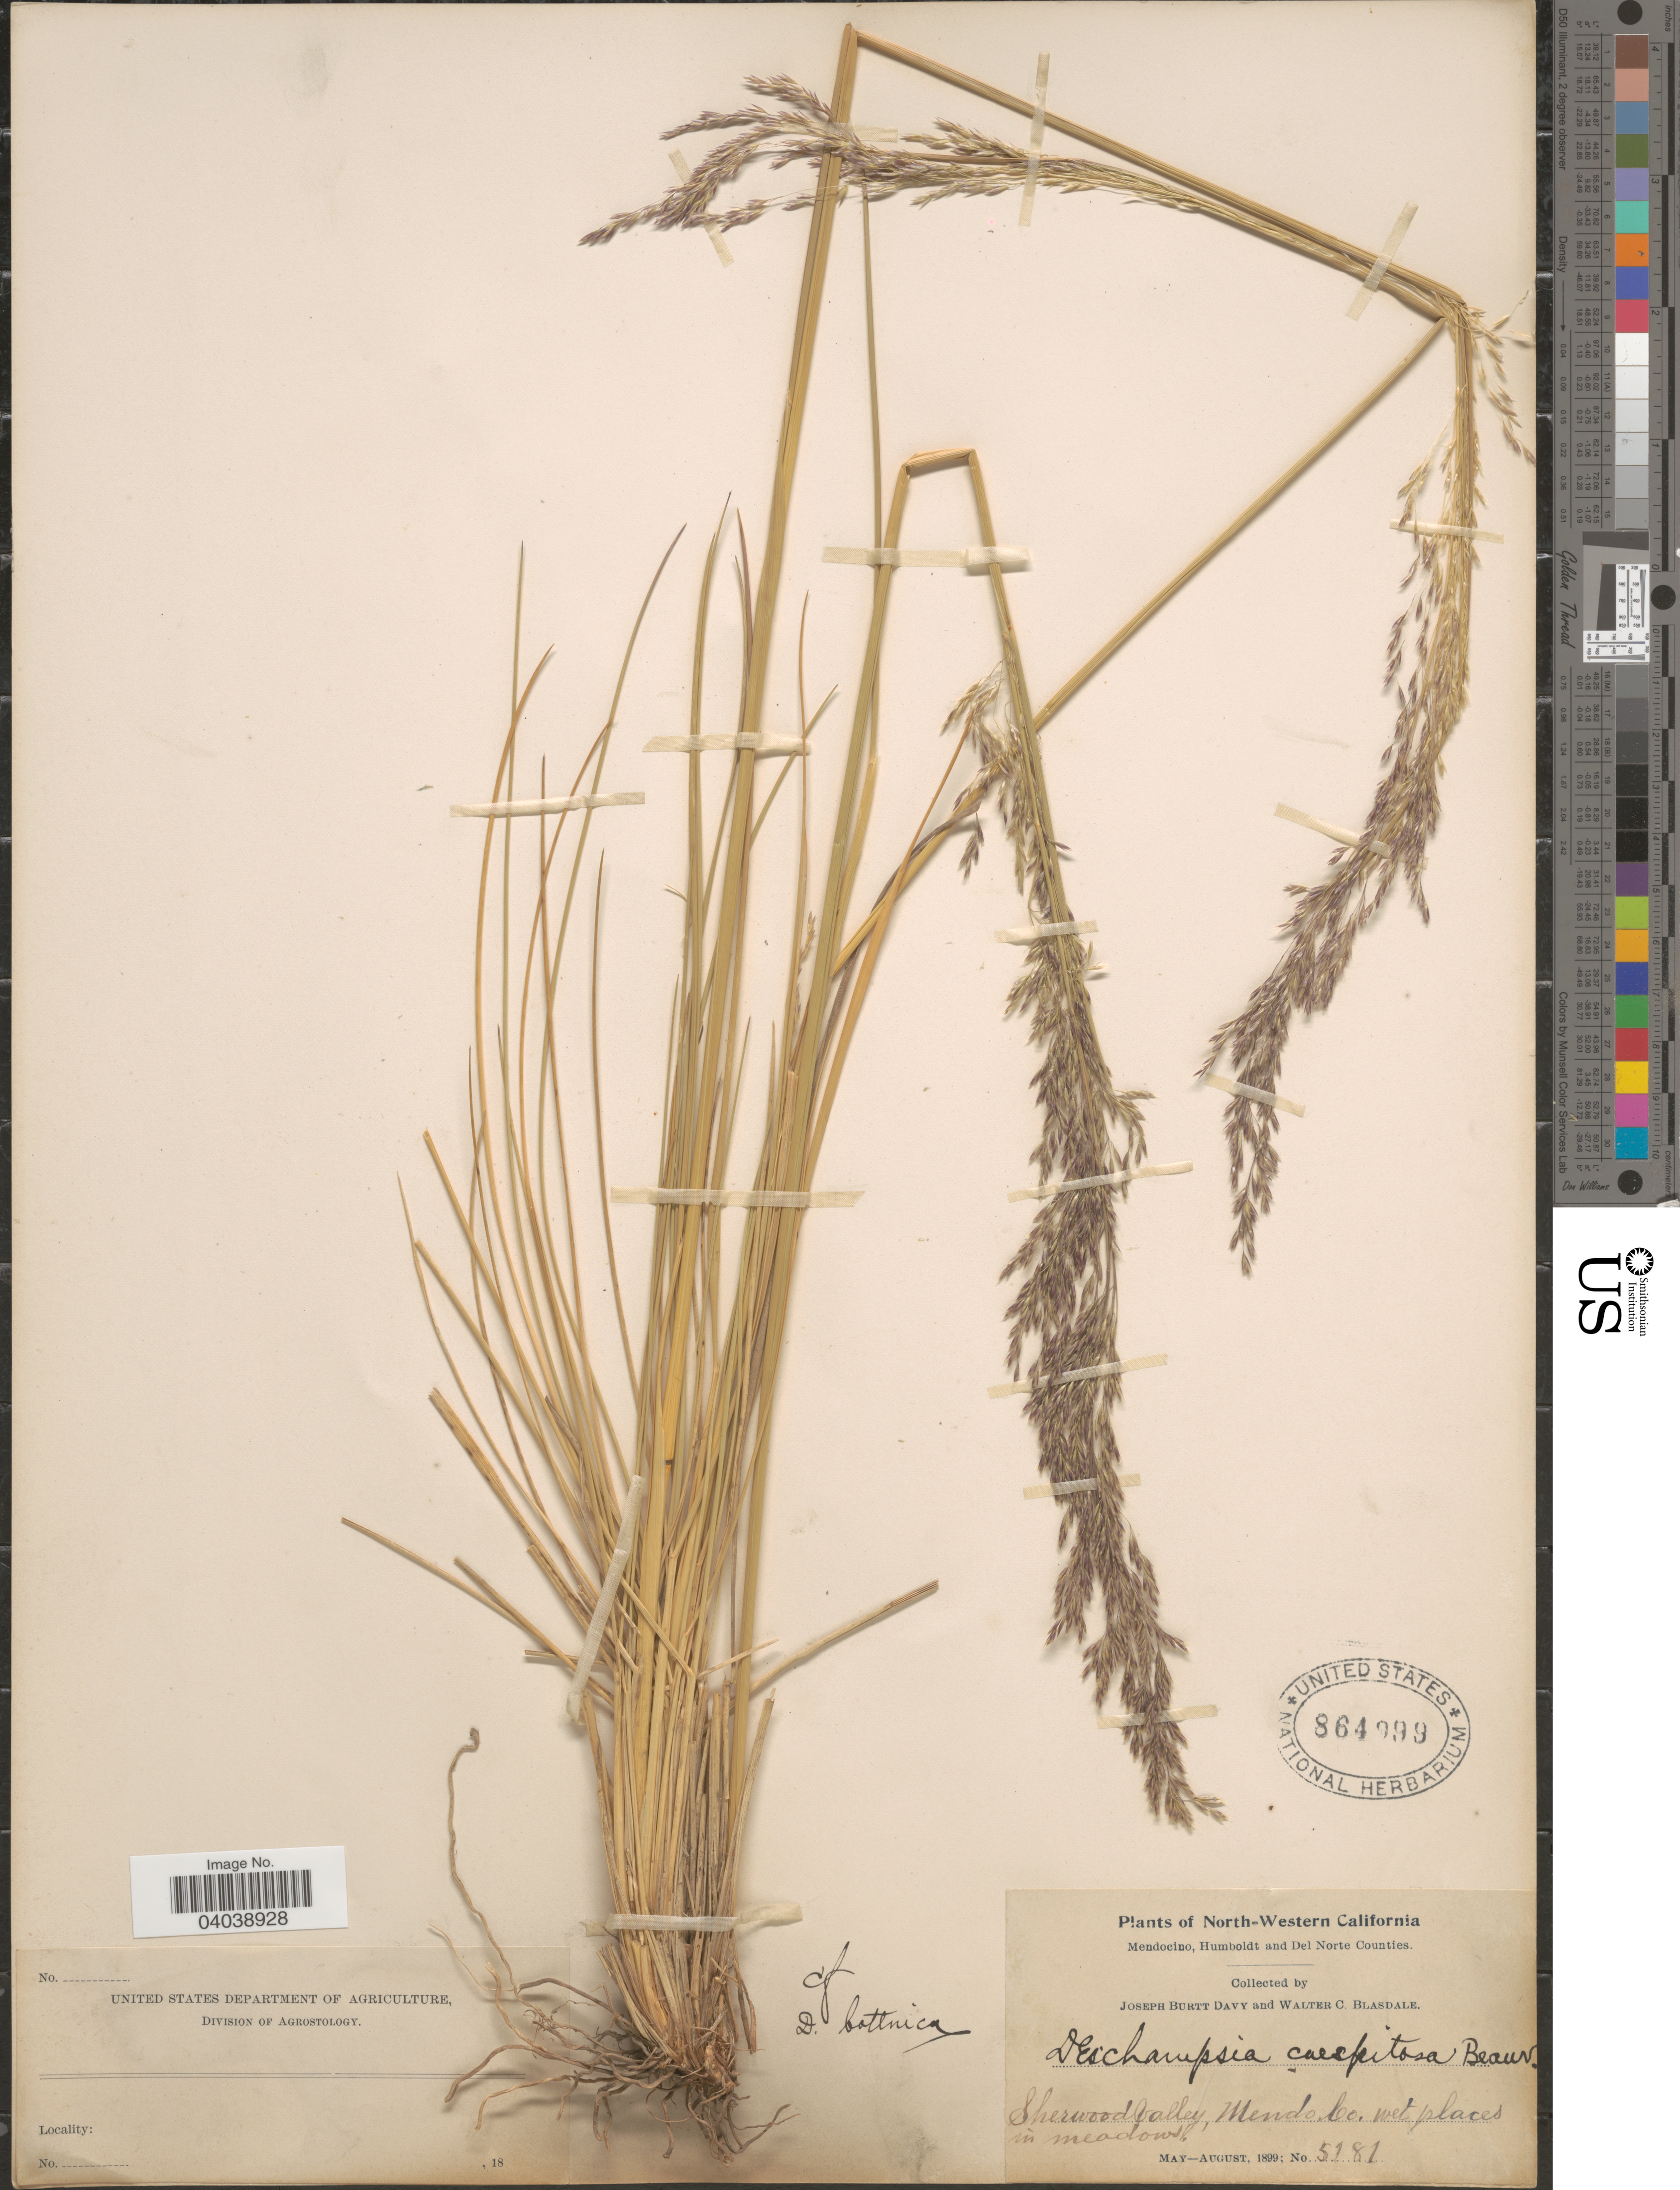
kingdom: Plantae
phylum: Tracheophyta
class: Liliopsida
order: Poales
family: Poaceae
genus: Deschampsia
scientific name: Deschampsia cespitosa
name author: (L.) P. Beauv.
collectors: J. Burtt Davy & W. Blasdale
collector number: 5181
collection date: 1899-05/1899-08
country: United States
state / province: California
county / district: Mendocino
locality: North-Western California. Sherwood Valley, Mendo. Co. Wet places in meadows.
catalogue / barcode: US 864999